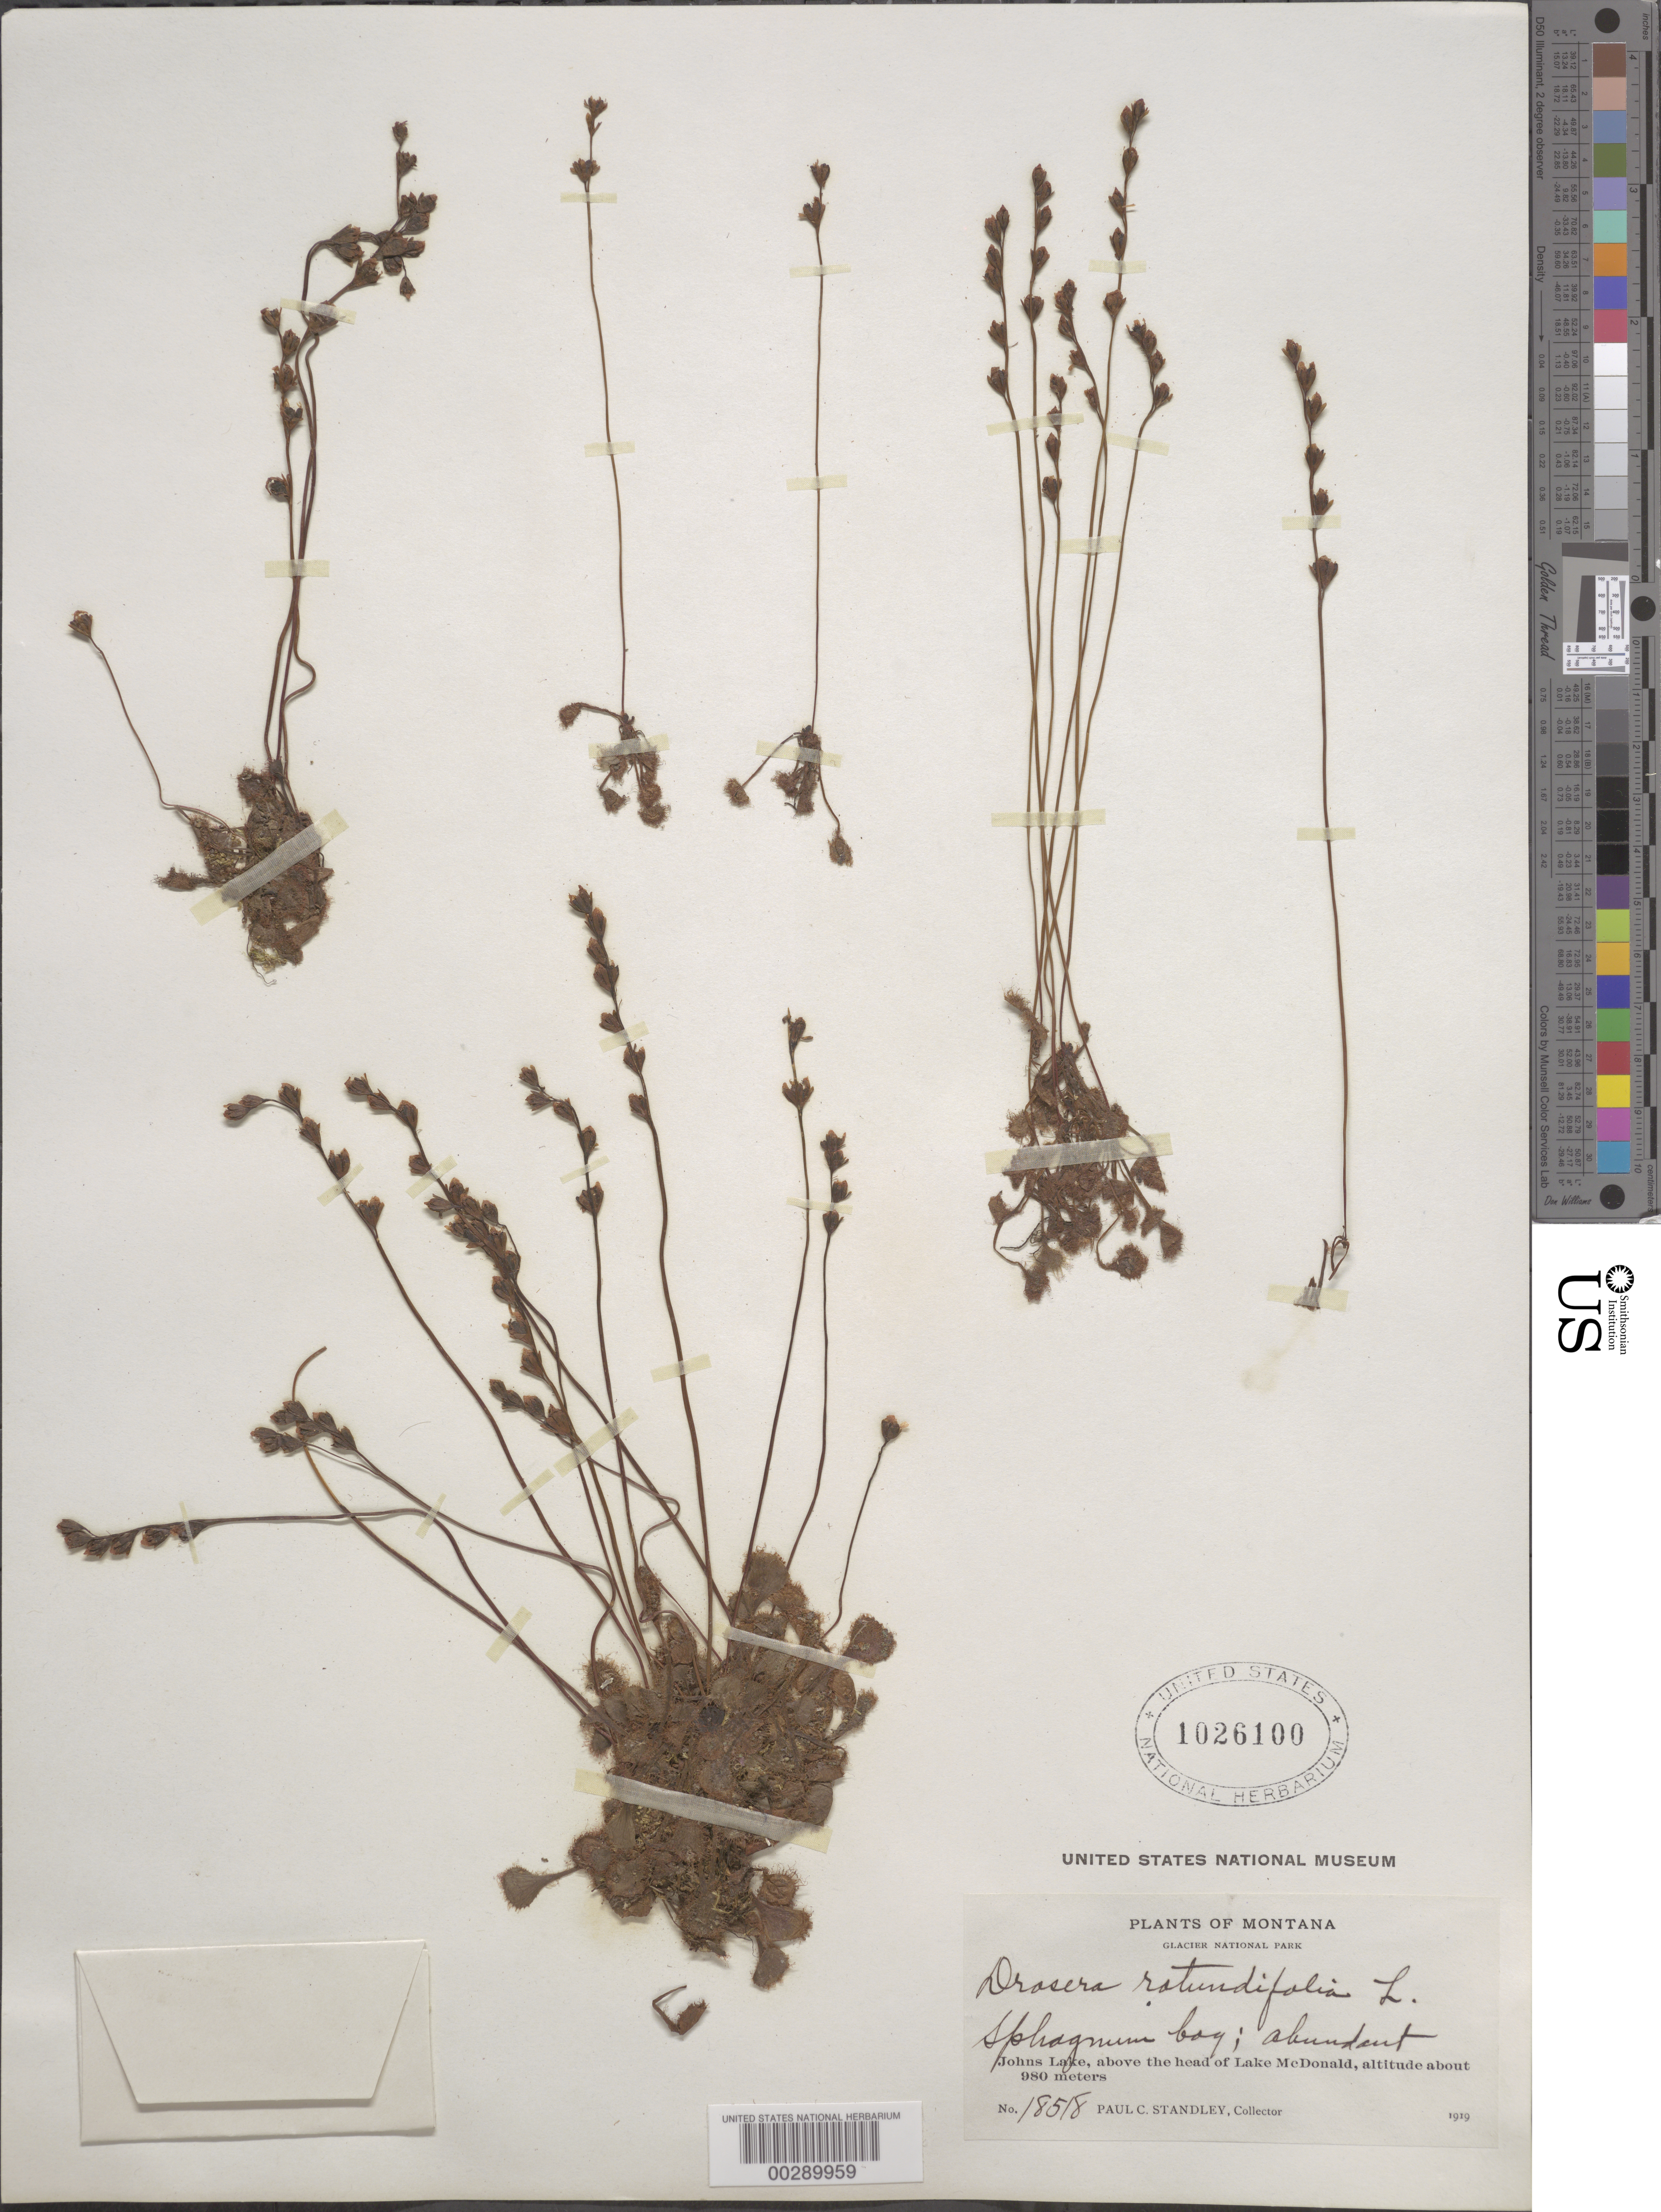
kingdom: Plantae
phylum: Tracheophyta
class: Magnoliopsida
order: Caryophyllales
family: Droseraceae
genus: Drosera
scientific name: Drosera rotundifolia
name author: L.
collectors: P. C. Standley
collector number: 18518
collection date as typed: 1919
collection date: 1919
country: United States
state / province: Montana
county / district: Flathead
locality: Glacier Nat'l Park, Fish Lake, above the head of John's Lake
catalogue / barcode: US 1026100